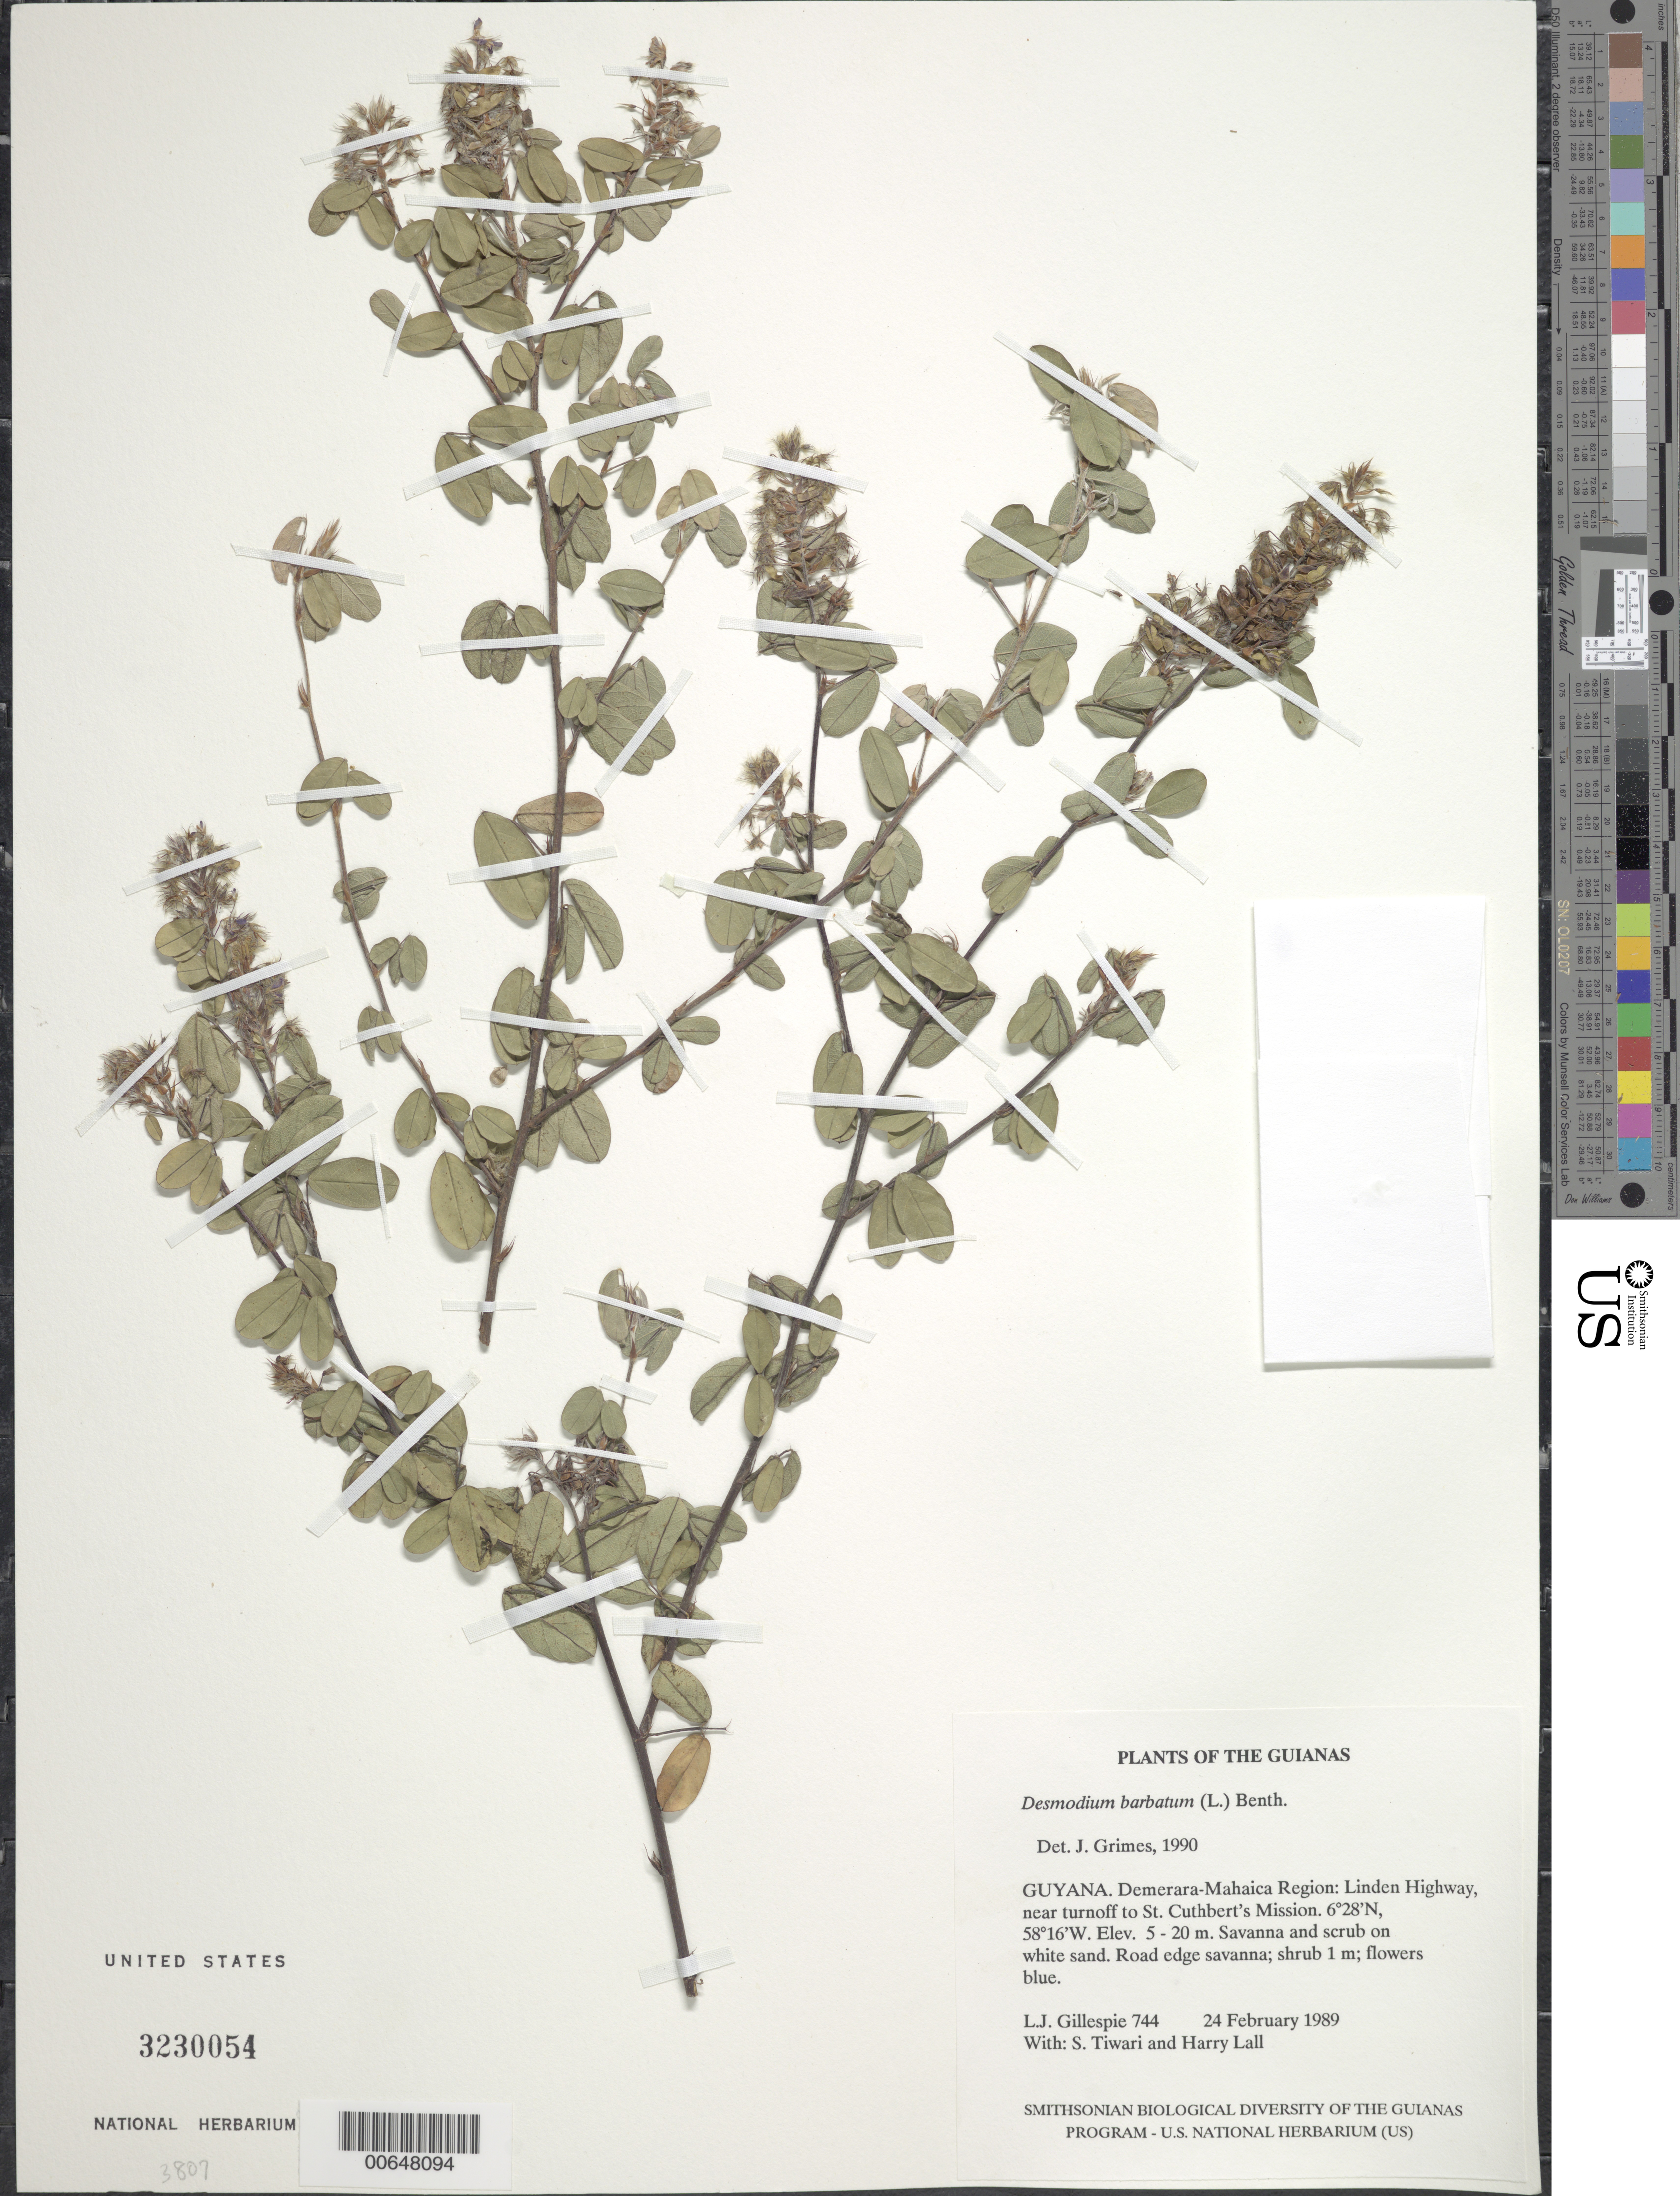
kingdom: Plantae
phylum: Tracheophyta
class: Magnoliopsida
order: Fabales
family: Fabaceae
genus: Grona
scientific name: Grona barbata var. barbata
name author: (L.) H. Ohashi & K. Ohashi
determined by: Strong, Mark T., (BOT), Smithsonian Institution - National Museum of Natural History (UNITED STATES)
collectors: L. J. Gillespie, S. Tiwari & H. Lall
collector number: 744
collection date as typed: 24 February 1989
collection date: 1989-02-24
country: Guyana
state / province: Demerara-Mahaica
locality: Linden Highway, near turnoff to St. Cuthbert's Mission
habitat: Savanna and scrub on white sand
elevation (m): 5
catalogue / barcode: US 3230054